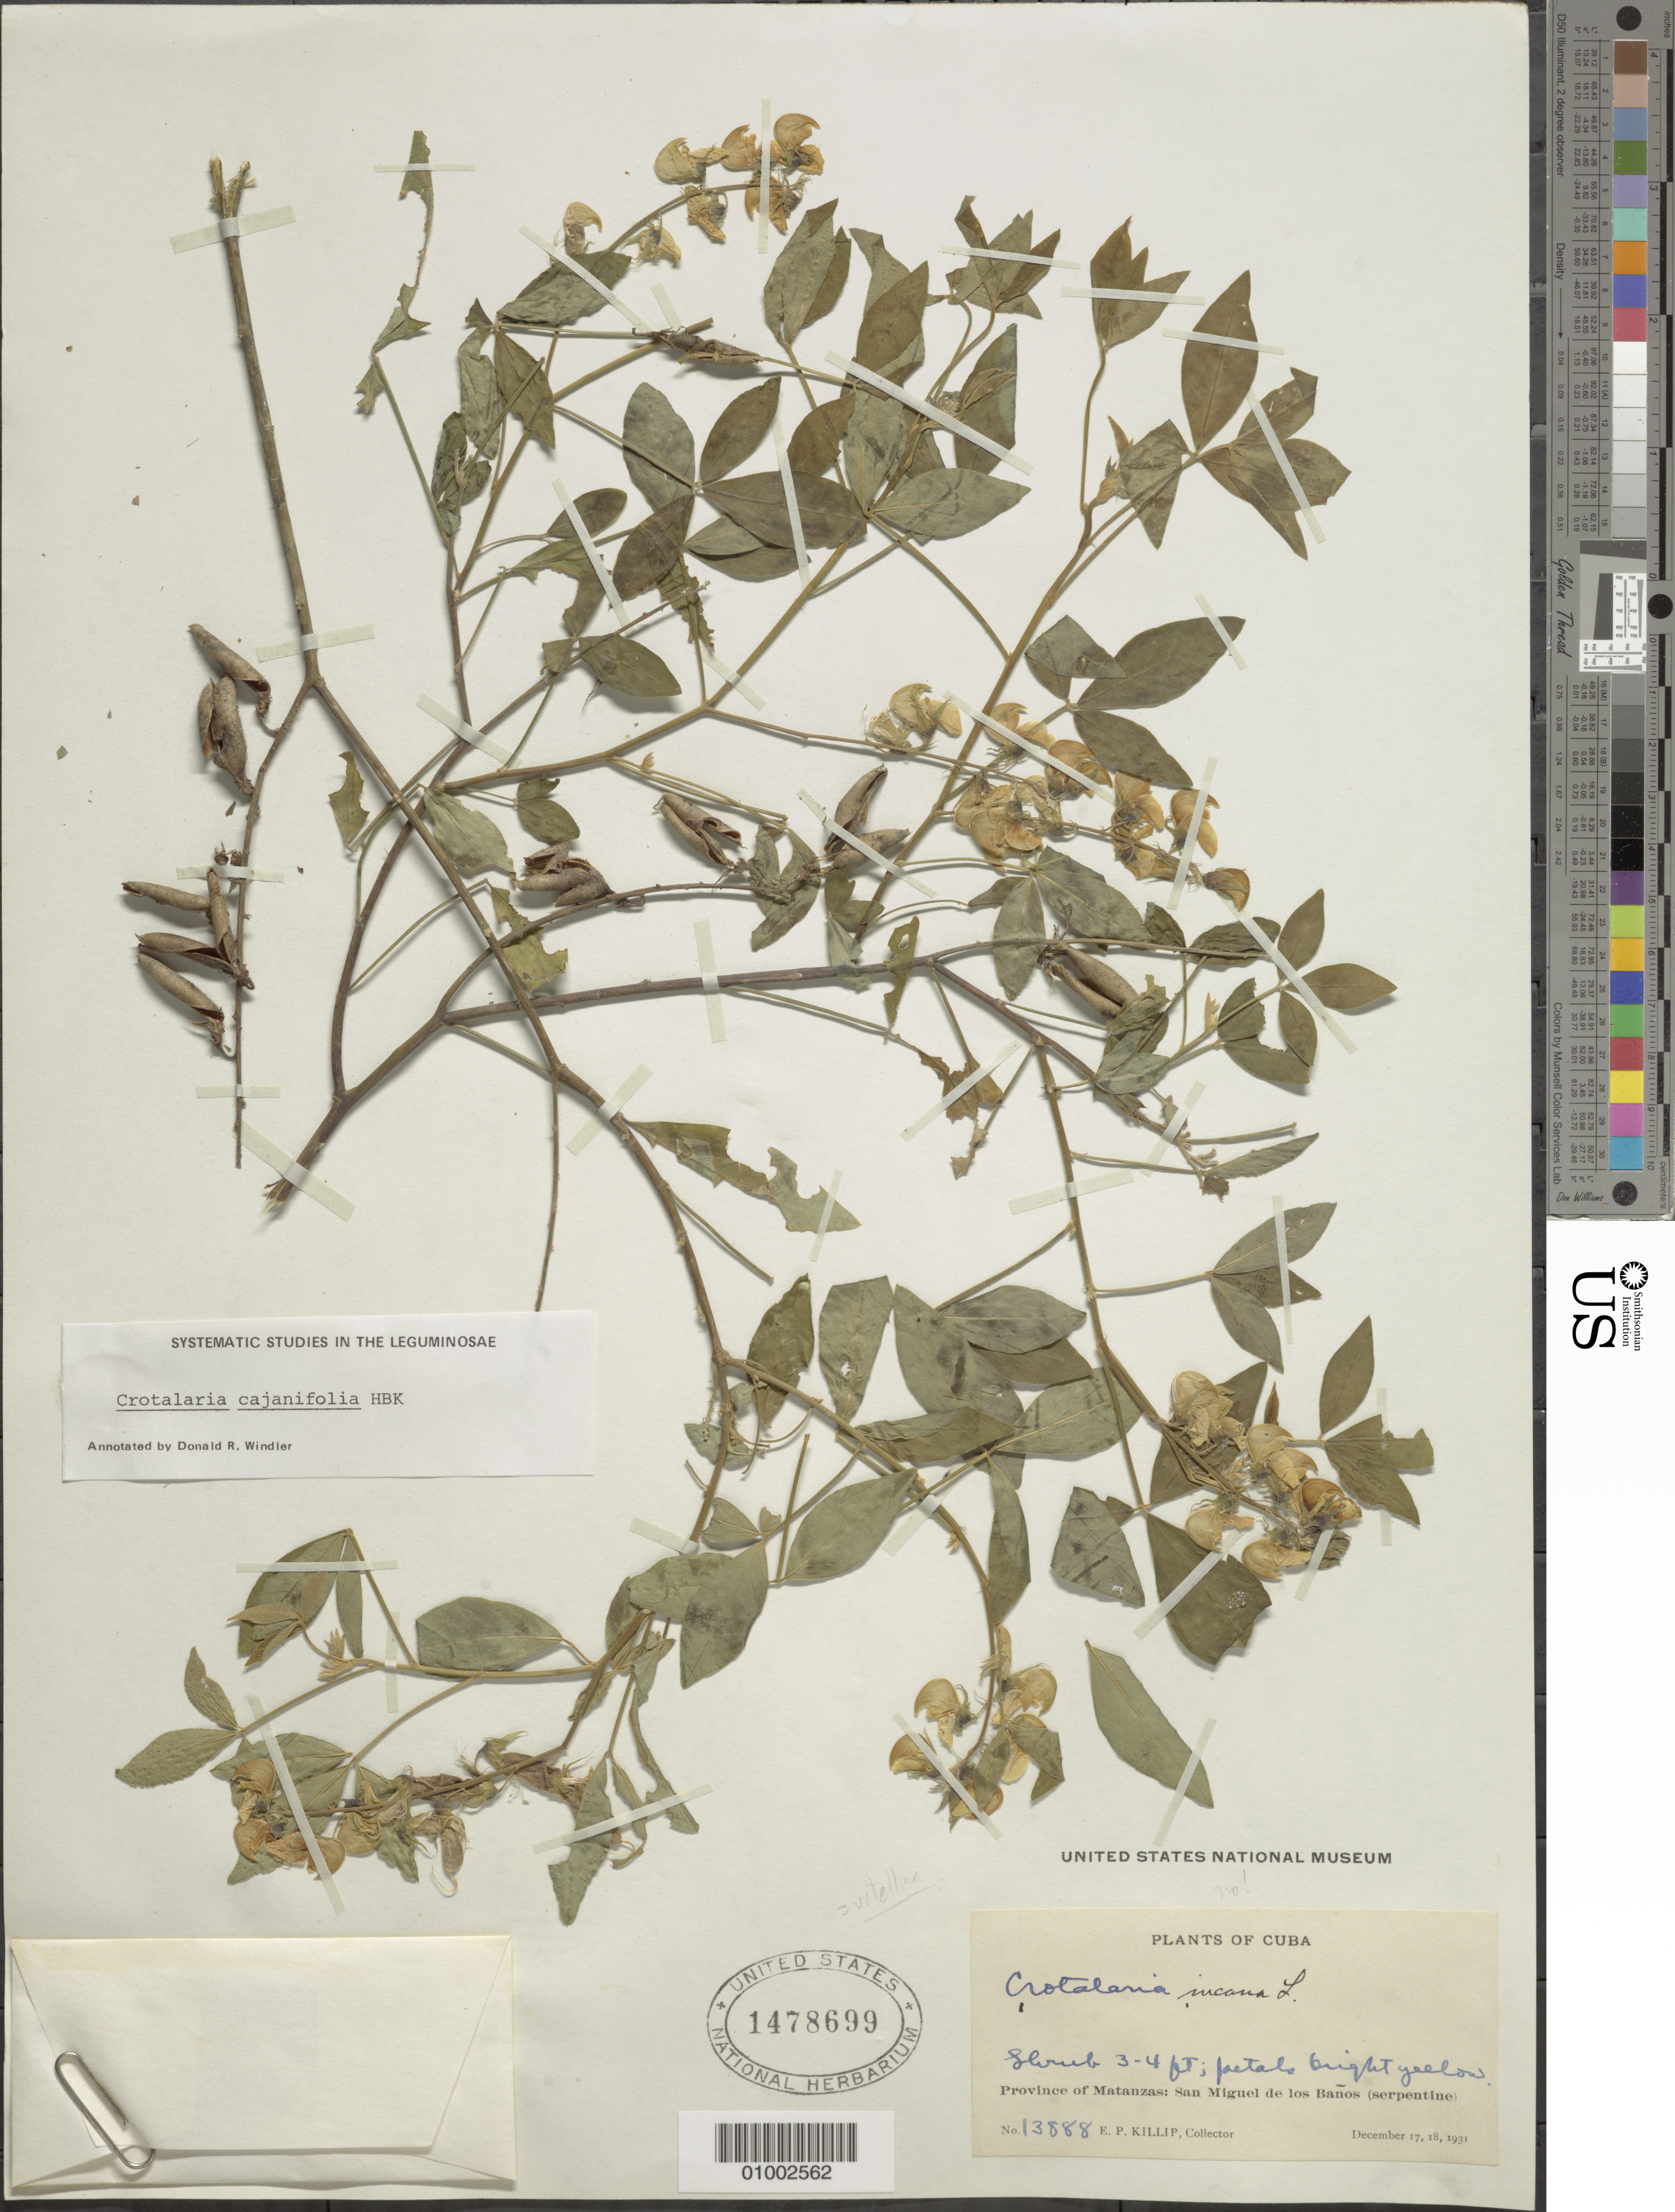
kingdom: Plantae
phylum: Tracheophyta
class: Magnoliopsida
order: Fabales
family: Fabaceae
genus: Crotalaria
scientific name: Crotalaria cajanifolia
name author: Kunth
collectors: E. P. Killip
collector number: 13888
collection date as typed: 17 Dec 1913 and 18 Dec 1931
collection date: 1913-12-17,1931-12-18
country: Cuba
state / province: Matanzas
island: Cuba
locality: San Miguel de los banos (serpentine)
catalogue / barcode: US 1478699